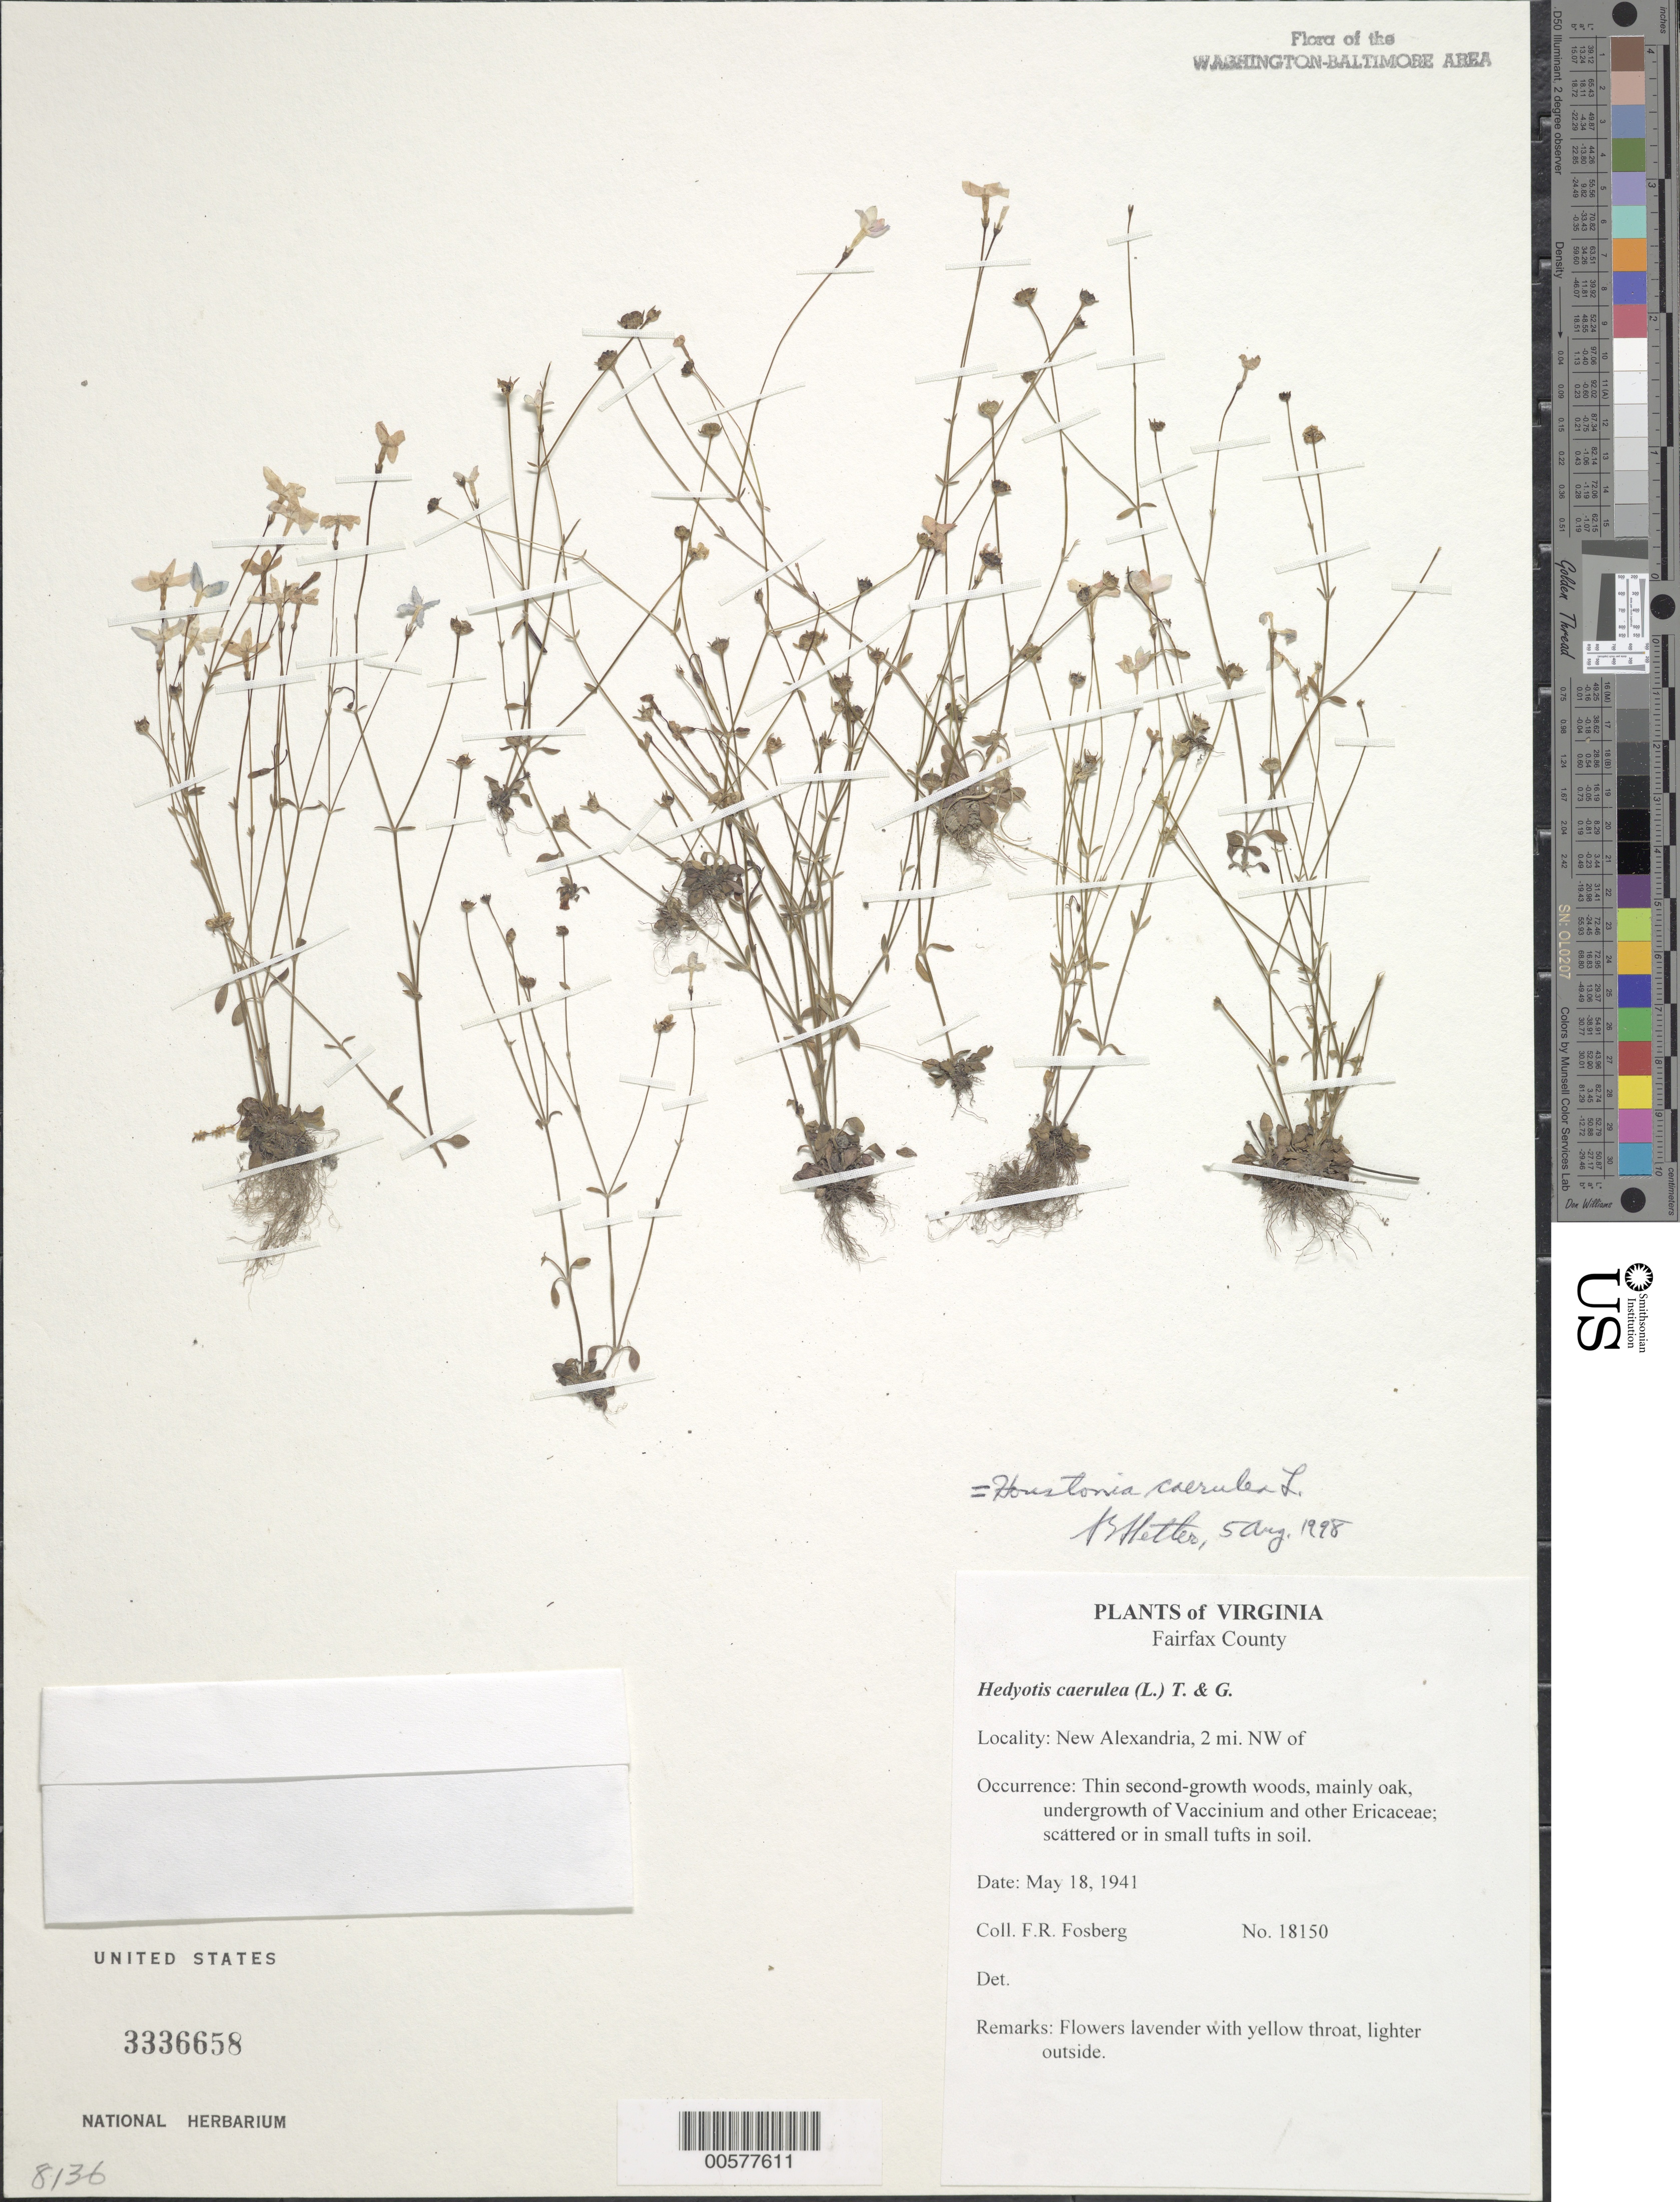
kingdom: Plantae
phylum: Tracheophyta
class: Magnoliopsida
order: Gentianales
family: Rubiaceae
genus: Houstonia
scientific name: Houstonia caerulea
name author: L.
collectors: F. R. Fosberg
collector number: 18150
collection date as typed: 18 May 1941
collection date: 1941-05-18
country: United States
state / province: Virginia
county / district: City of Alexandria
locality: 2 mi. NW of [New] Alexandria.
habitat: Thin second-growth woods, mainly oak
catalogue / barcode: US 3336658